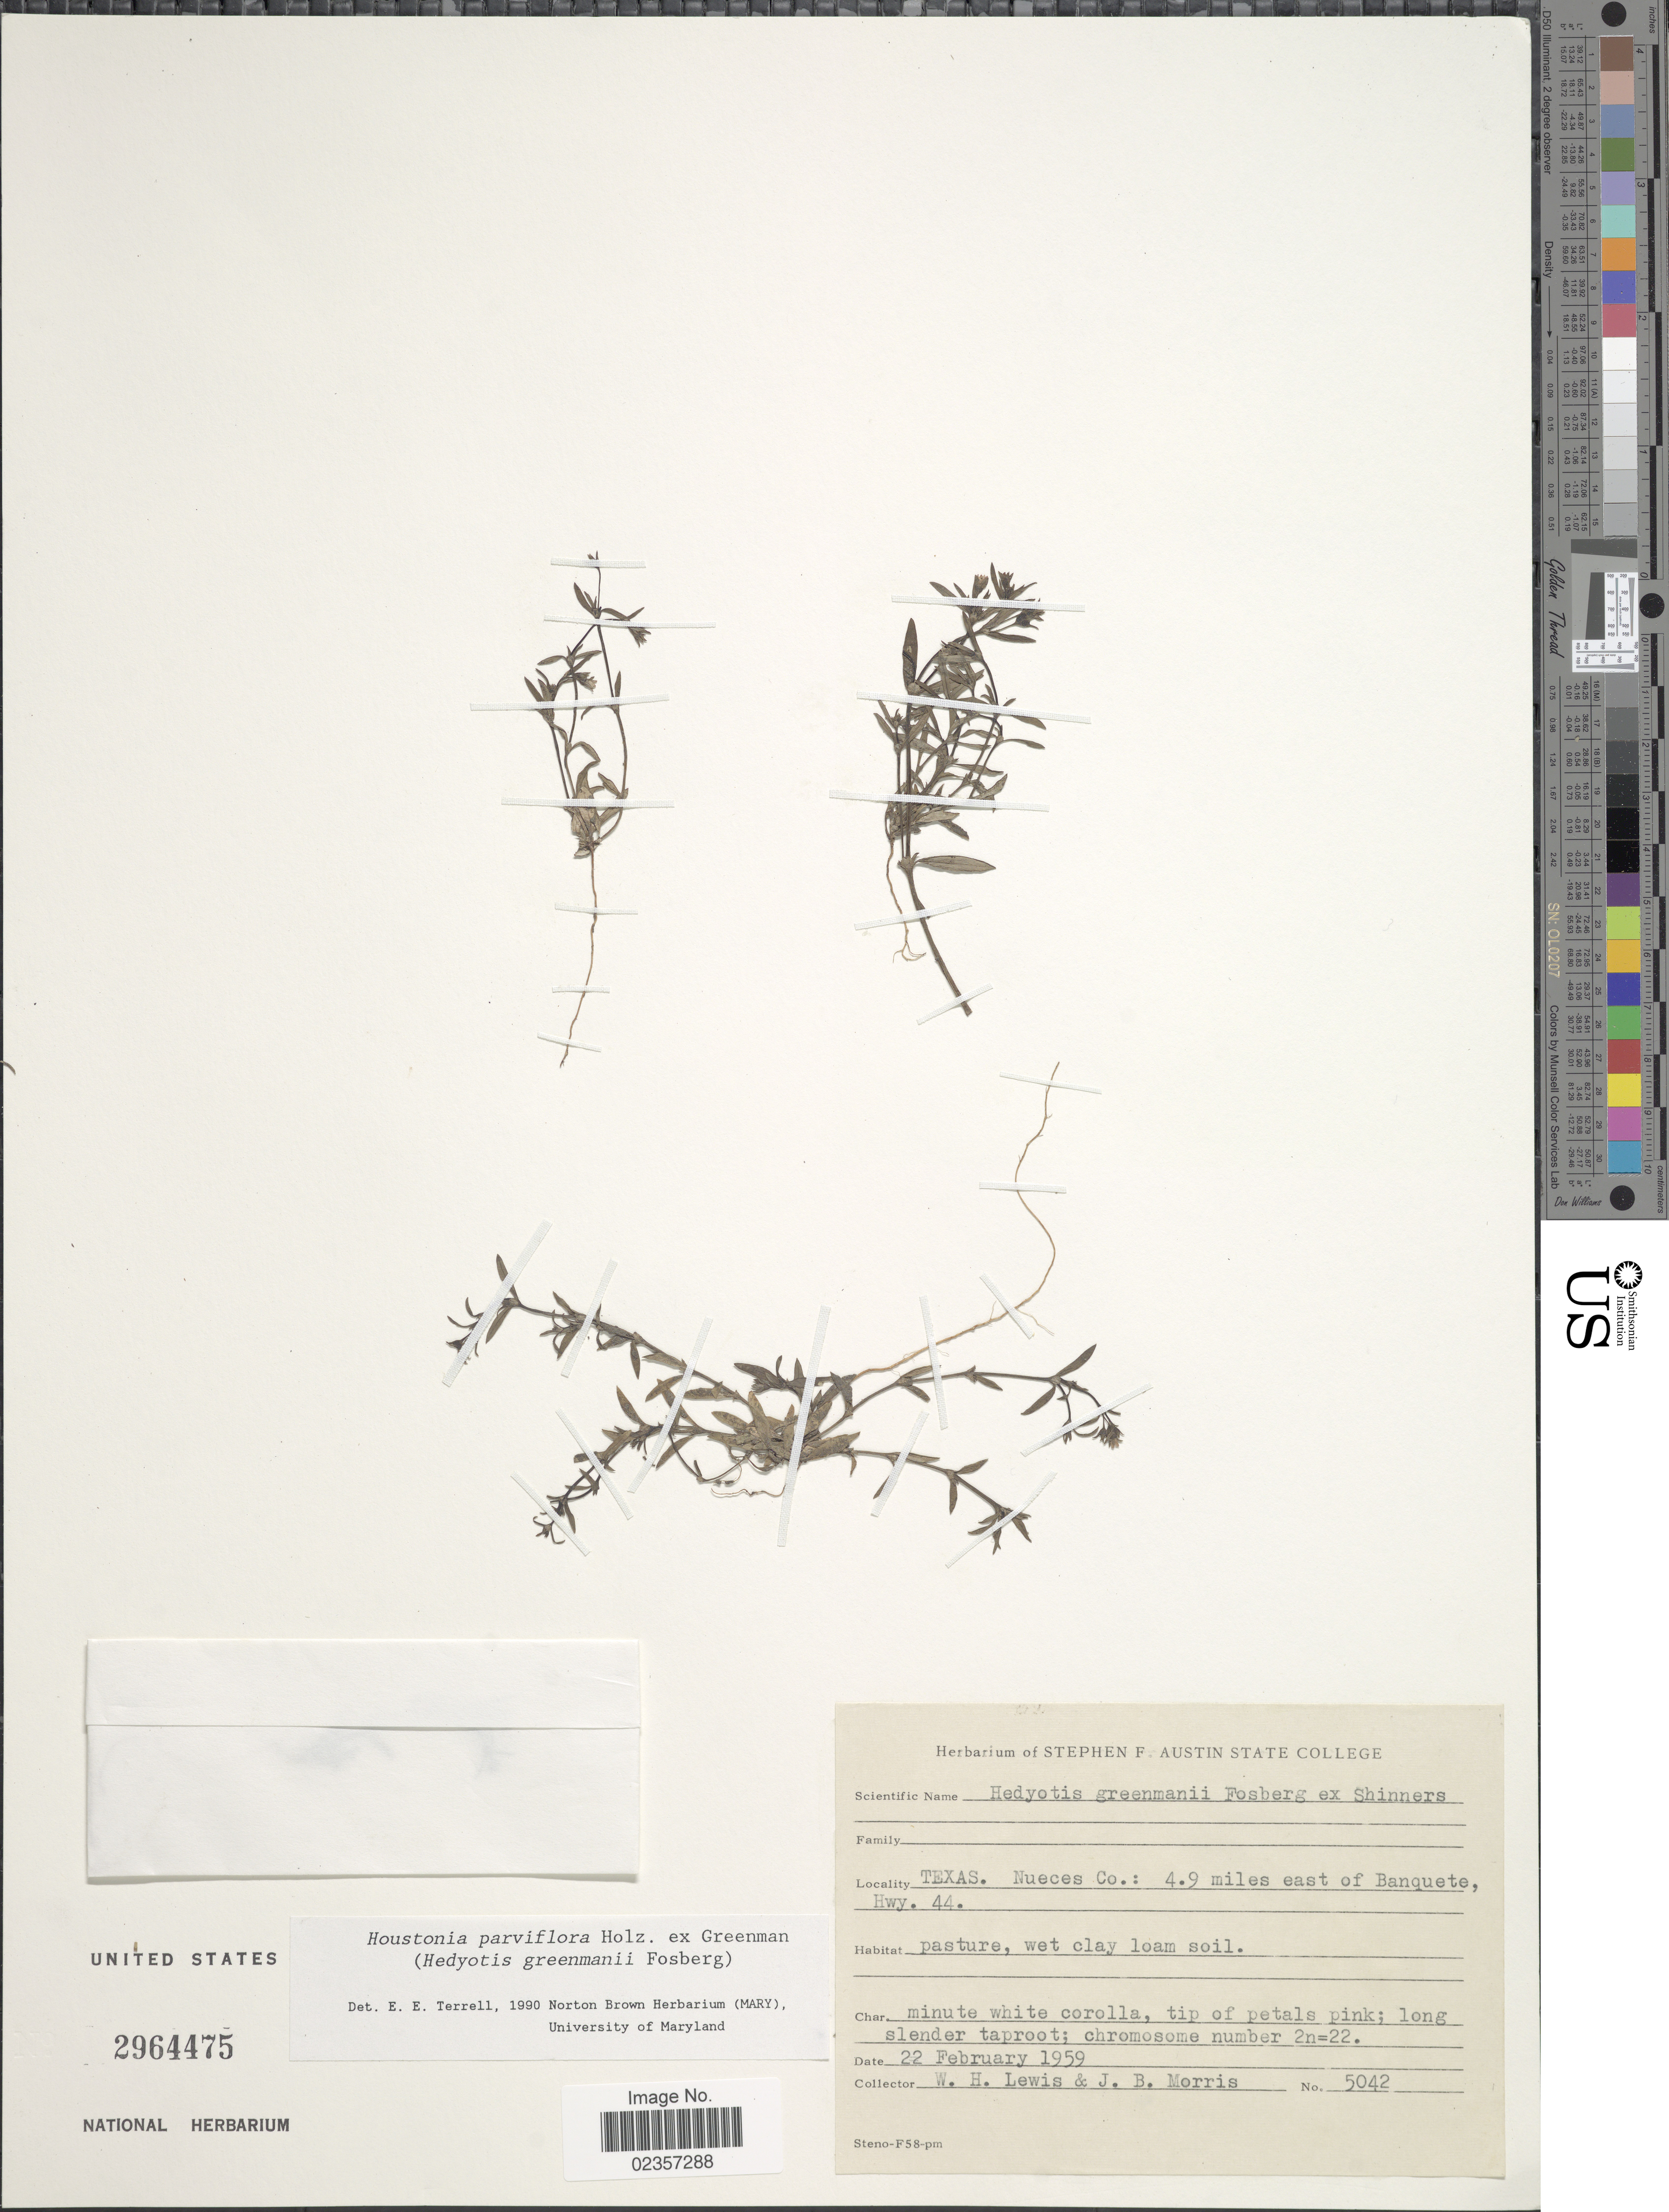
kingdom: Plantae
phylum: Tracheophyta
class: Magnoliopsida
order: Gentianales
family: Rubiaceae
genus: Houstonia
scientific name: Houstonia parviflora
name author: Holz. ex Greenm.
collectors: W. H. Lewis & J. Morris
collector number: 5042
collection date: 1959-02-22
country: United States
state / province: Texas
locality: Nueces Co.: 4.9 miles east of Banquete, Hwy. 44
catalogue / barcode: US 2964475